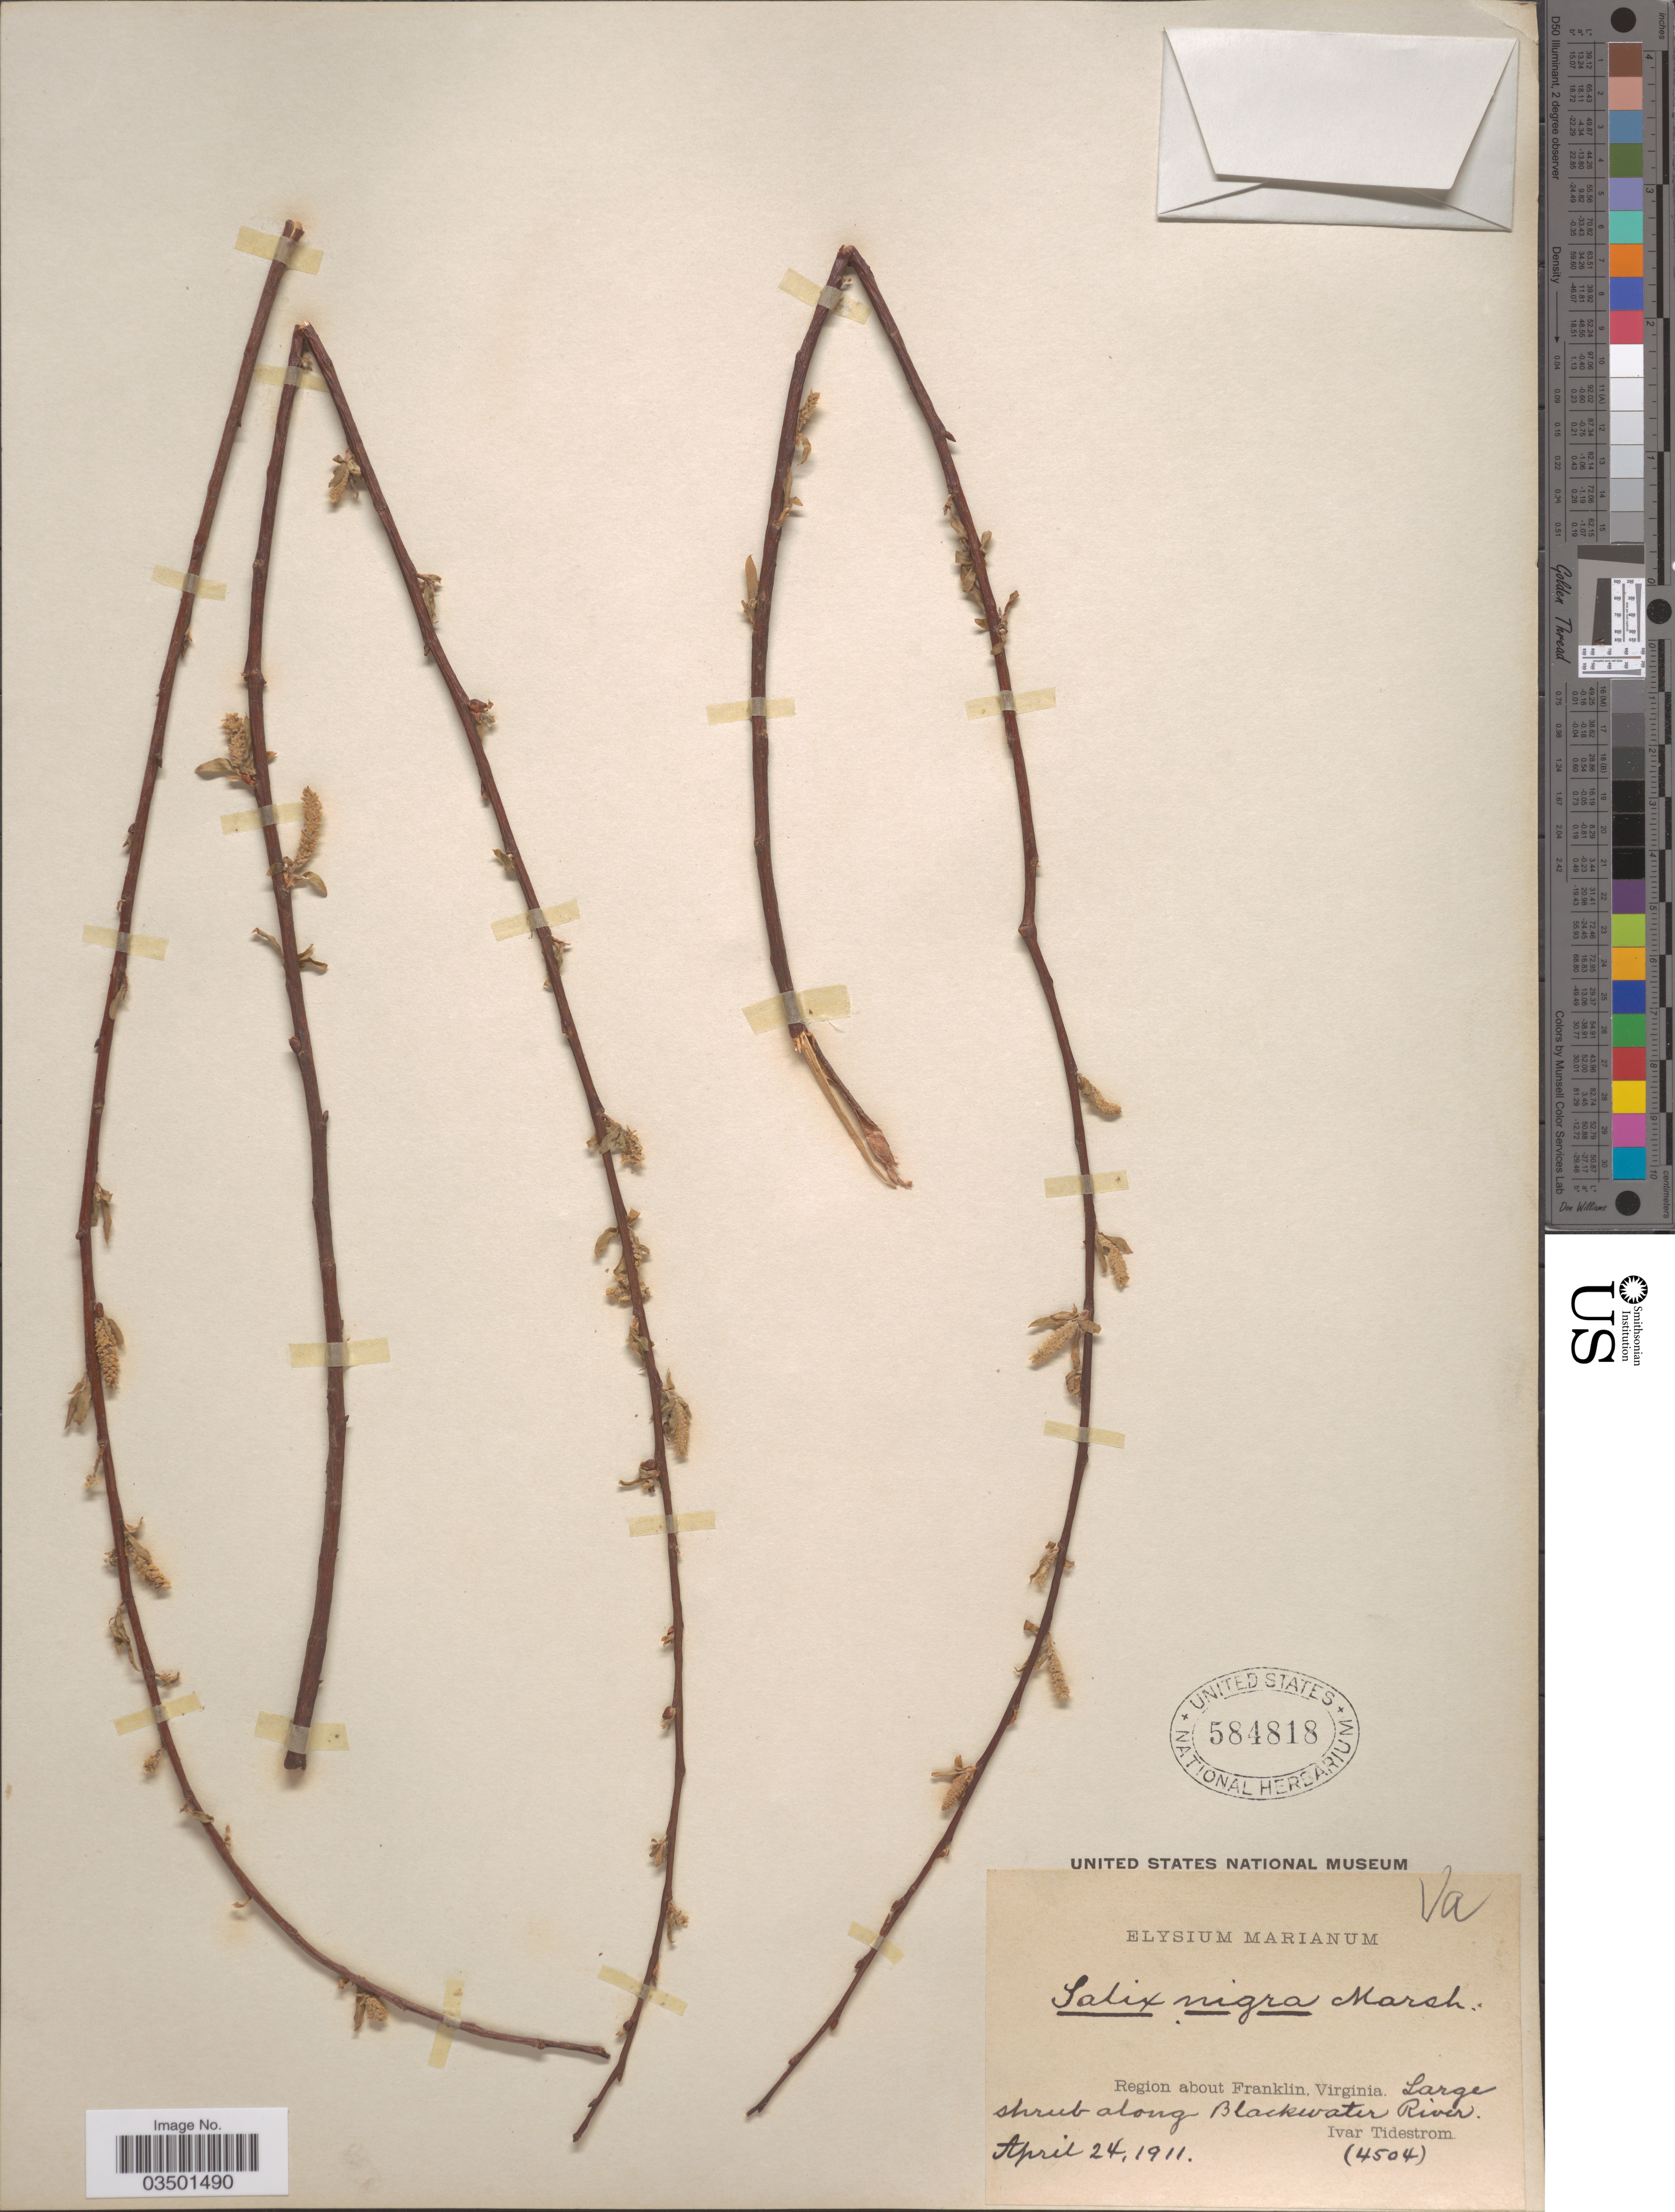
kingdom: Plantae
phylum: Tracheophyta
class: Magnoliopsida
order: Malpighiales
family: Salicaceae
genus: Salix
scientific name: Salix nigra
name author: Marshall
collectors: I. F. Tidestrom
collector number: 4504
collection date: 1911-04-24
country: United States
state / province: Virginia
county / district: City of Franklin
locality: Region about Franklin, Large shrub along Blackwater River.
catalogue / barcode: US 584818